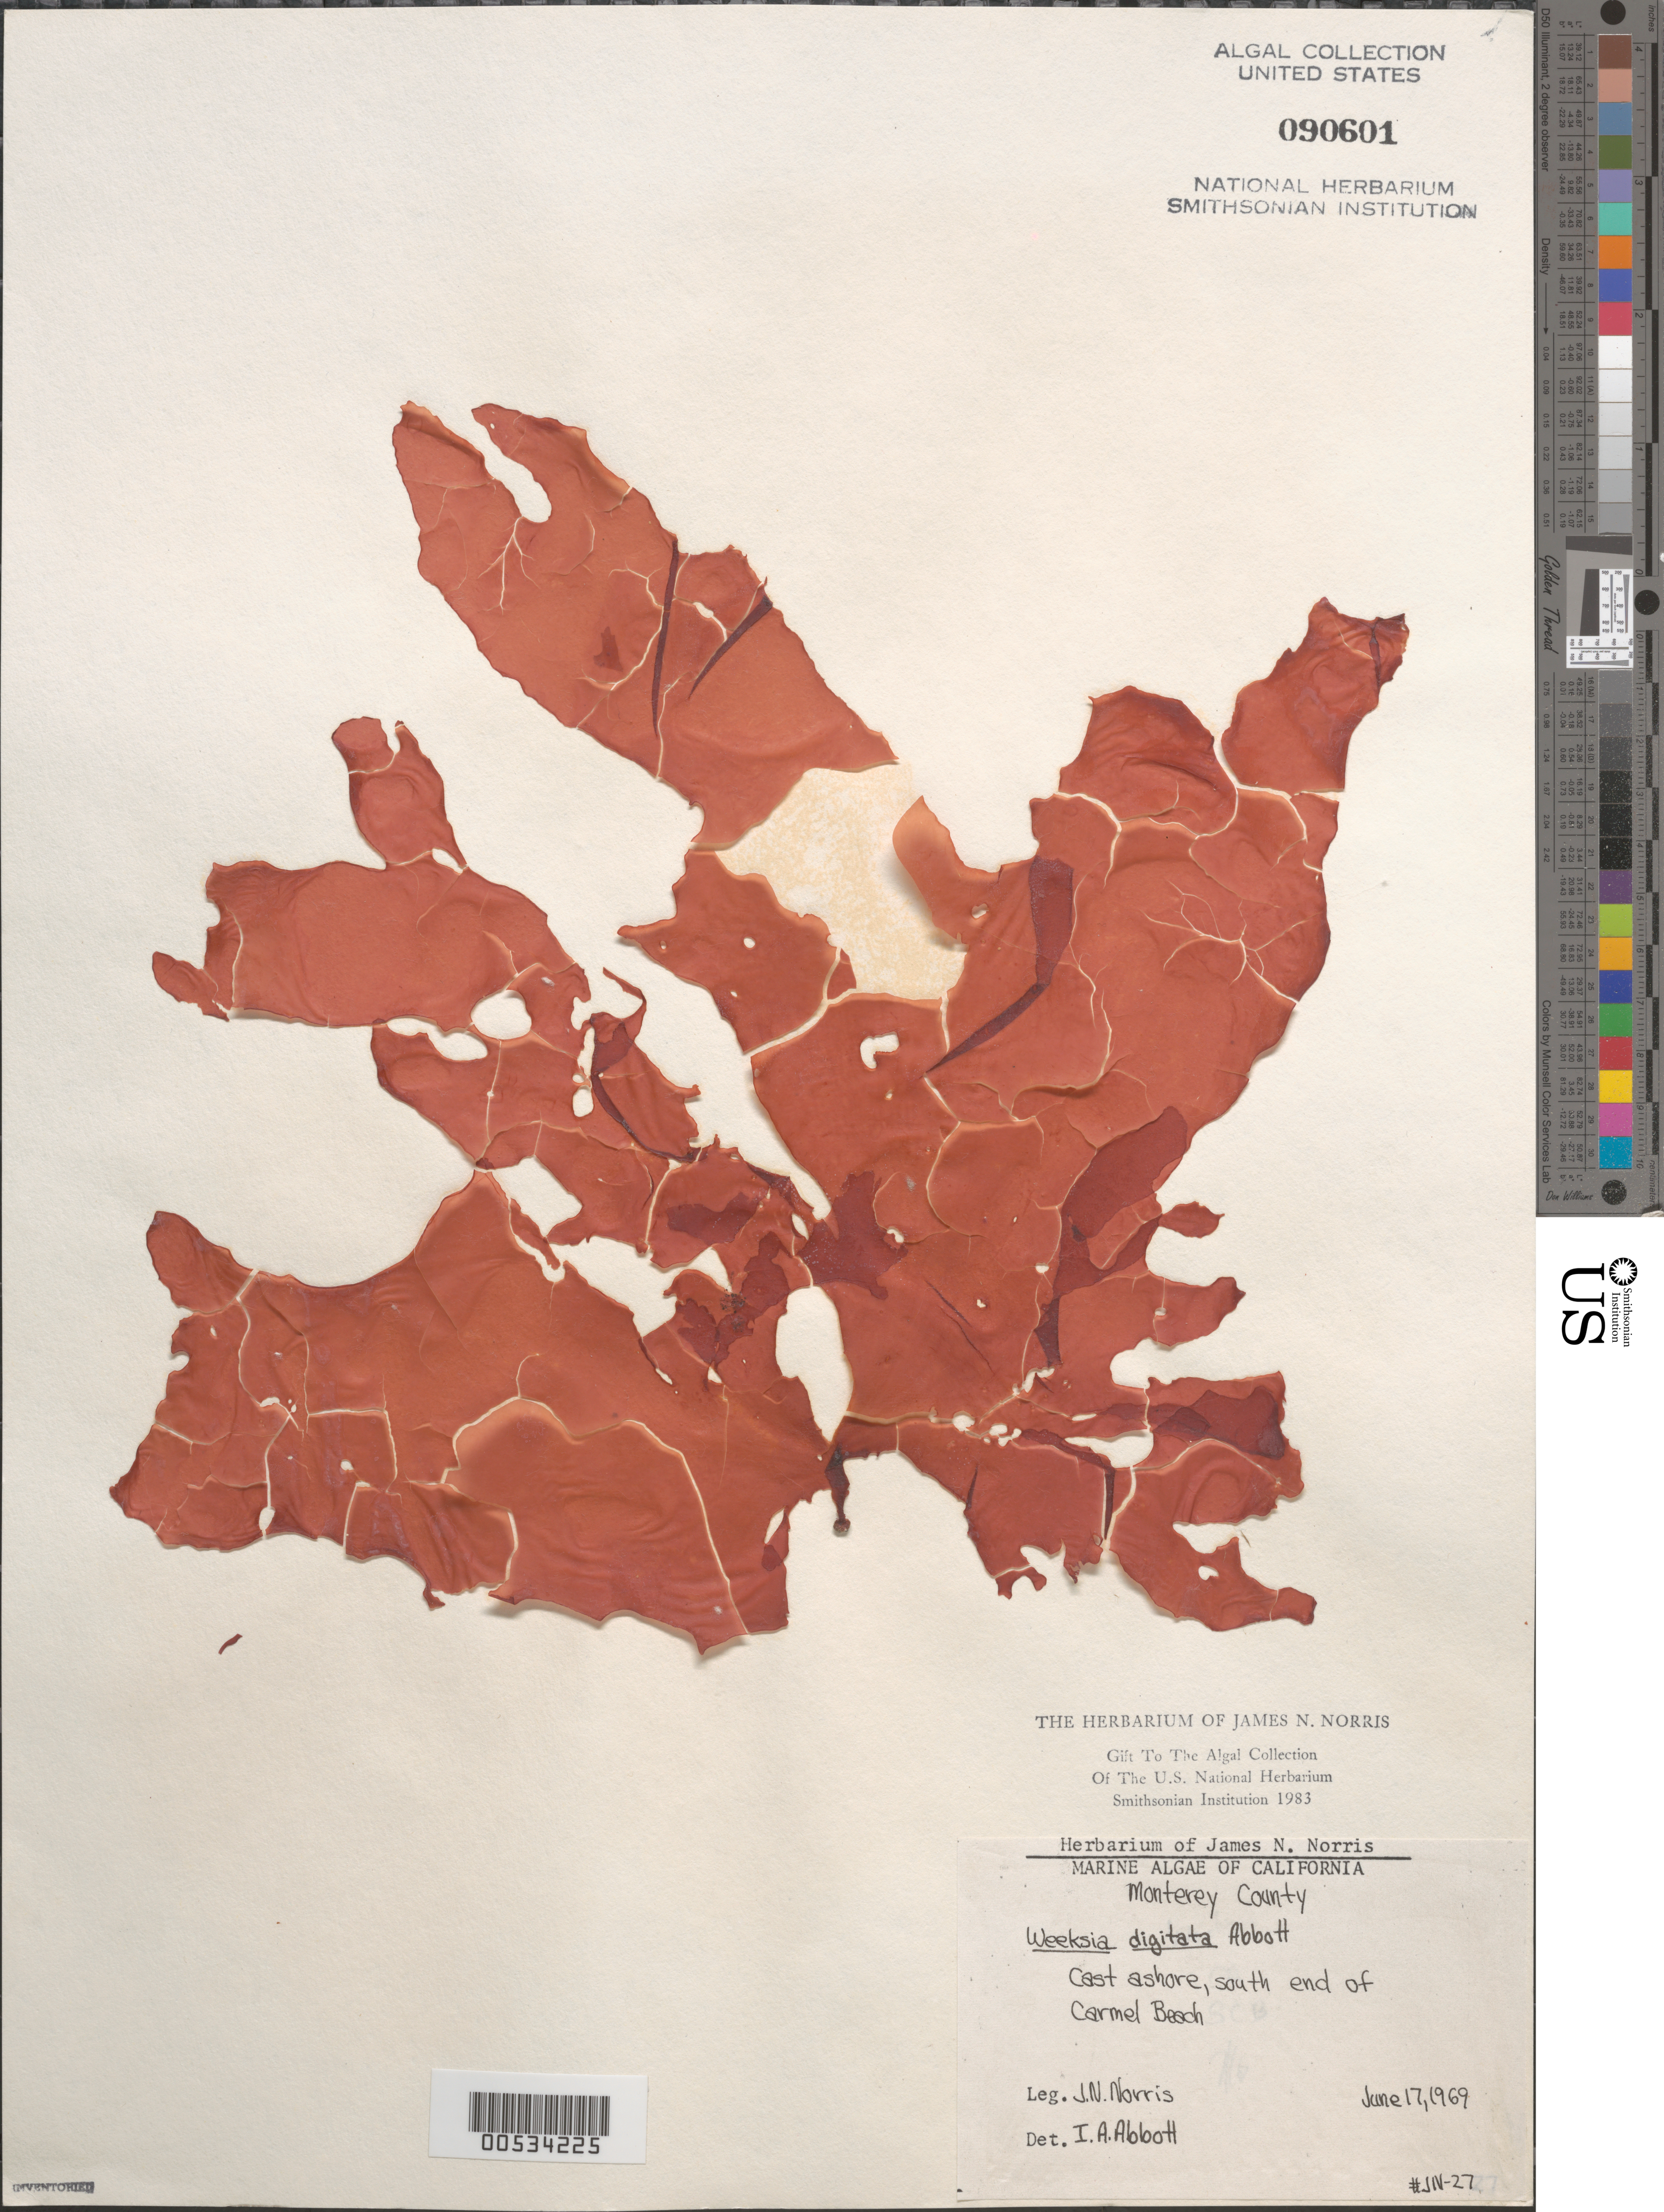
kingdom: Plantae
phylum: Rhodophyta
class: Florideophyceae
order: Gigartinales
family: Dumontiaceae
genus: Weeksia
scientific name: Weeksia digitata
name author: I.A. Abbott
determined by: Abbott, Isabella A.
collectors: J. N. Norris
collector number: JN-27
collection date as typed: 17 Jun 1969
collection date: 1969-06-17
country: United States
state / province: California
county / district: Monterey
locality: Carmel Beach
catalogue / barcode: US 90601